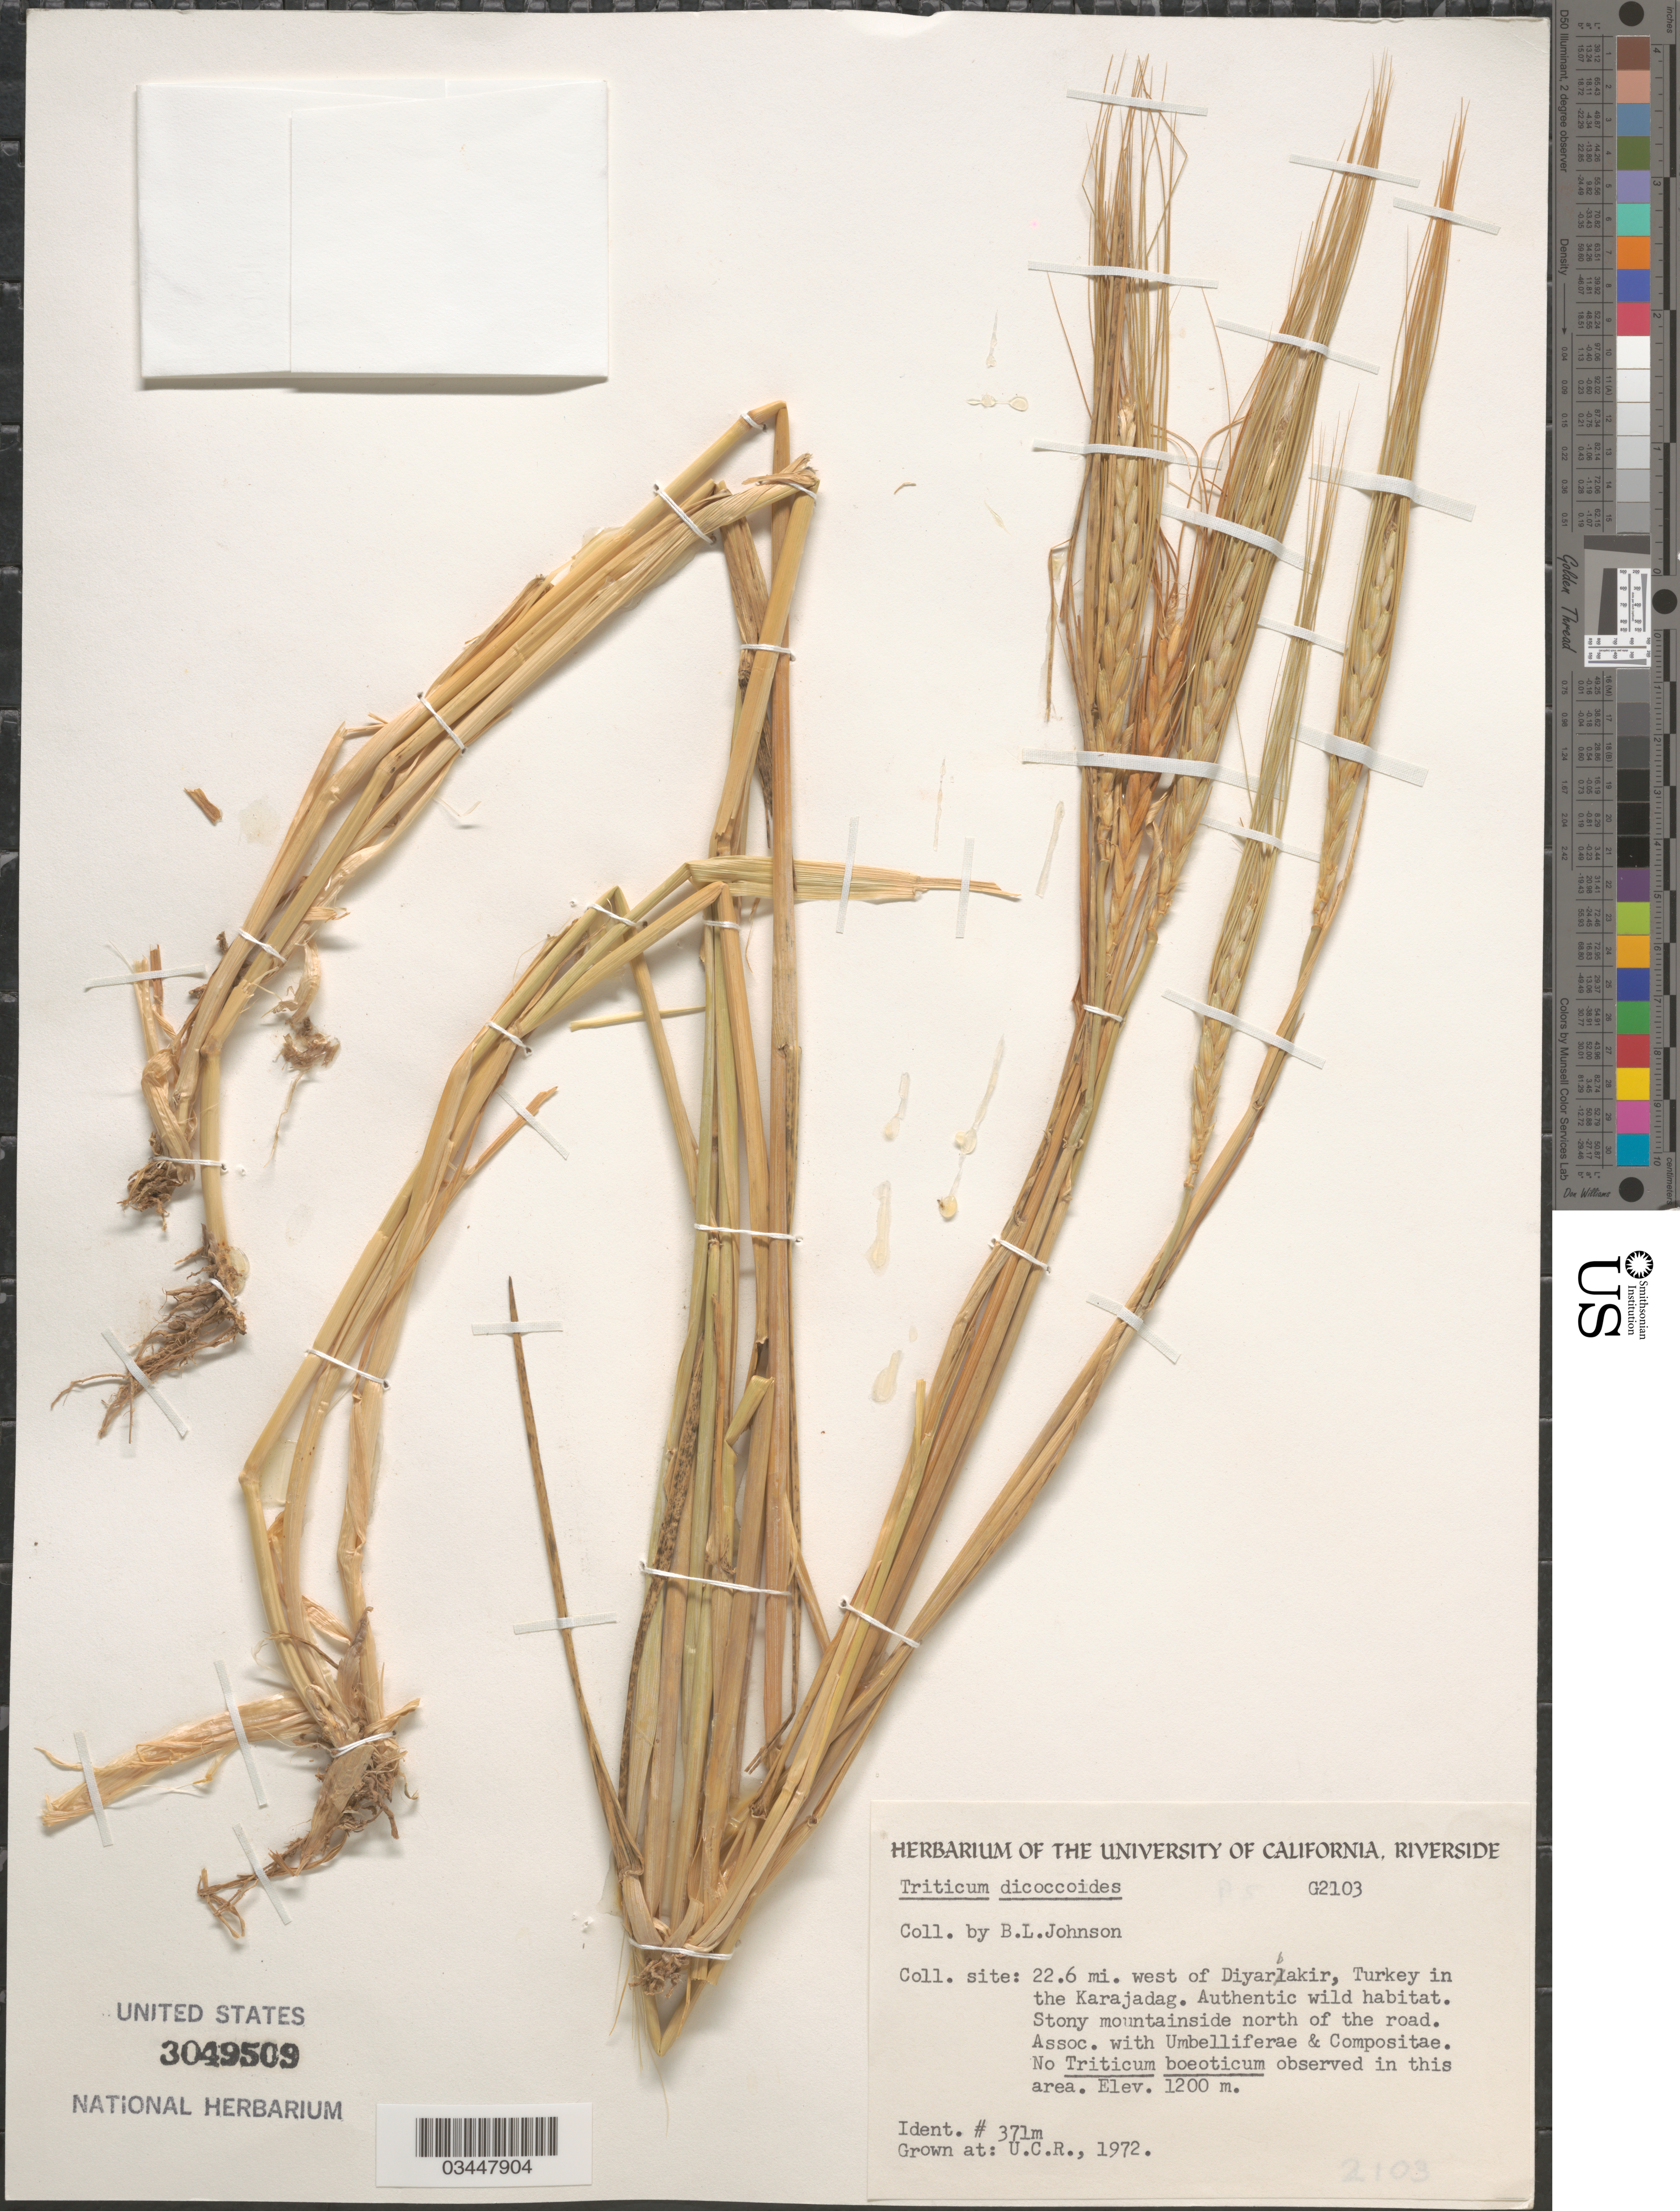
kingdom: Plantae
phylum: Tracheophyta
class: Liliopsida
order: Poales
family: Poaceae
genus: Triticum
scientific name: Triticum dicoccoides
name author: (Körn.) Körn. ex Schweinf.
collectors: ex herb. Univ. of California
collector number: G2103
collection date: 1972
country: United States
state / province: California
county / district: Riverside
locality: U.C.R.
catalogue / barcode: US 3049509